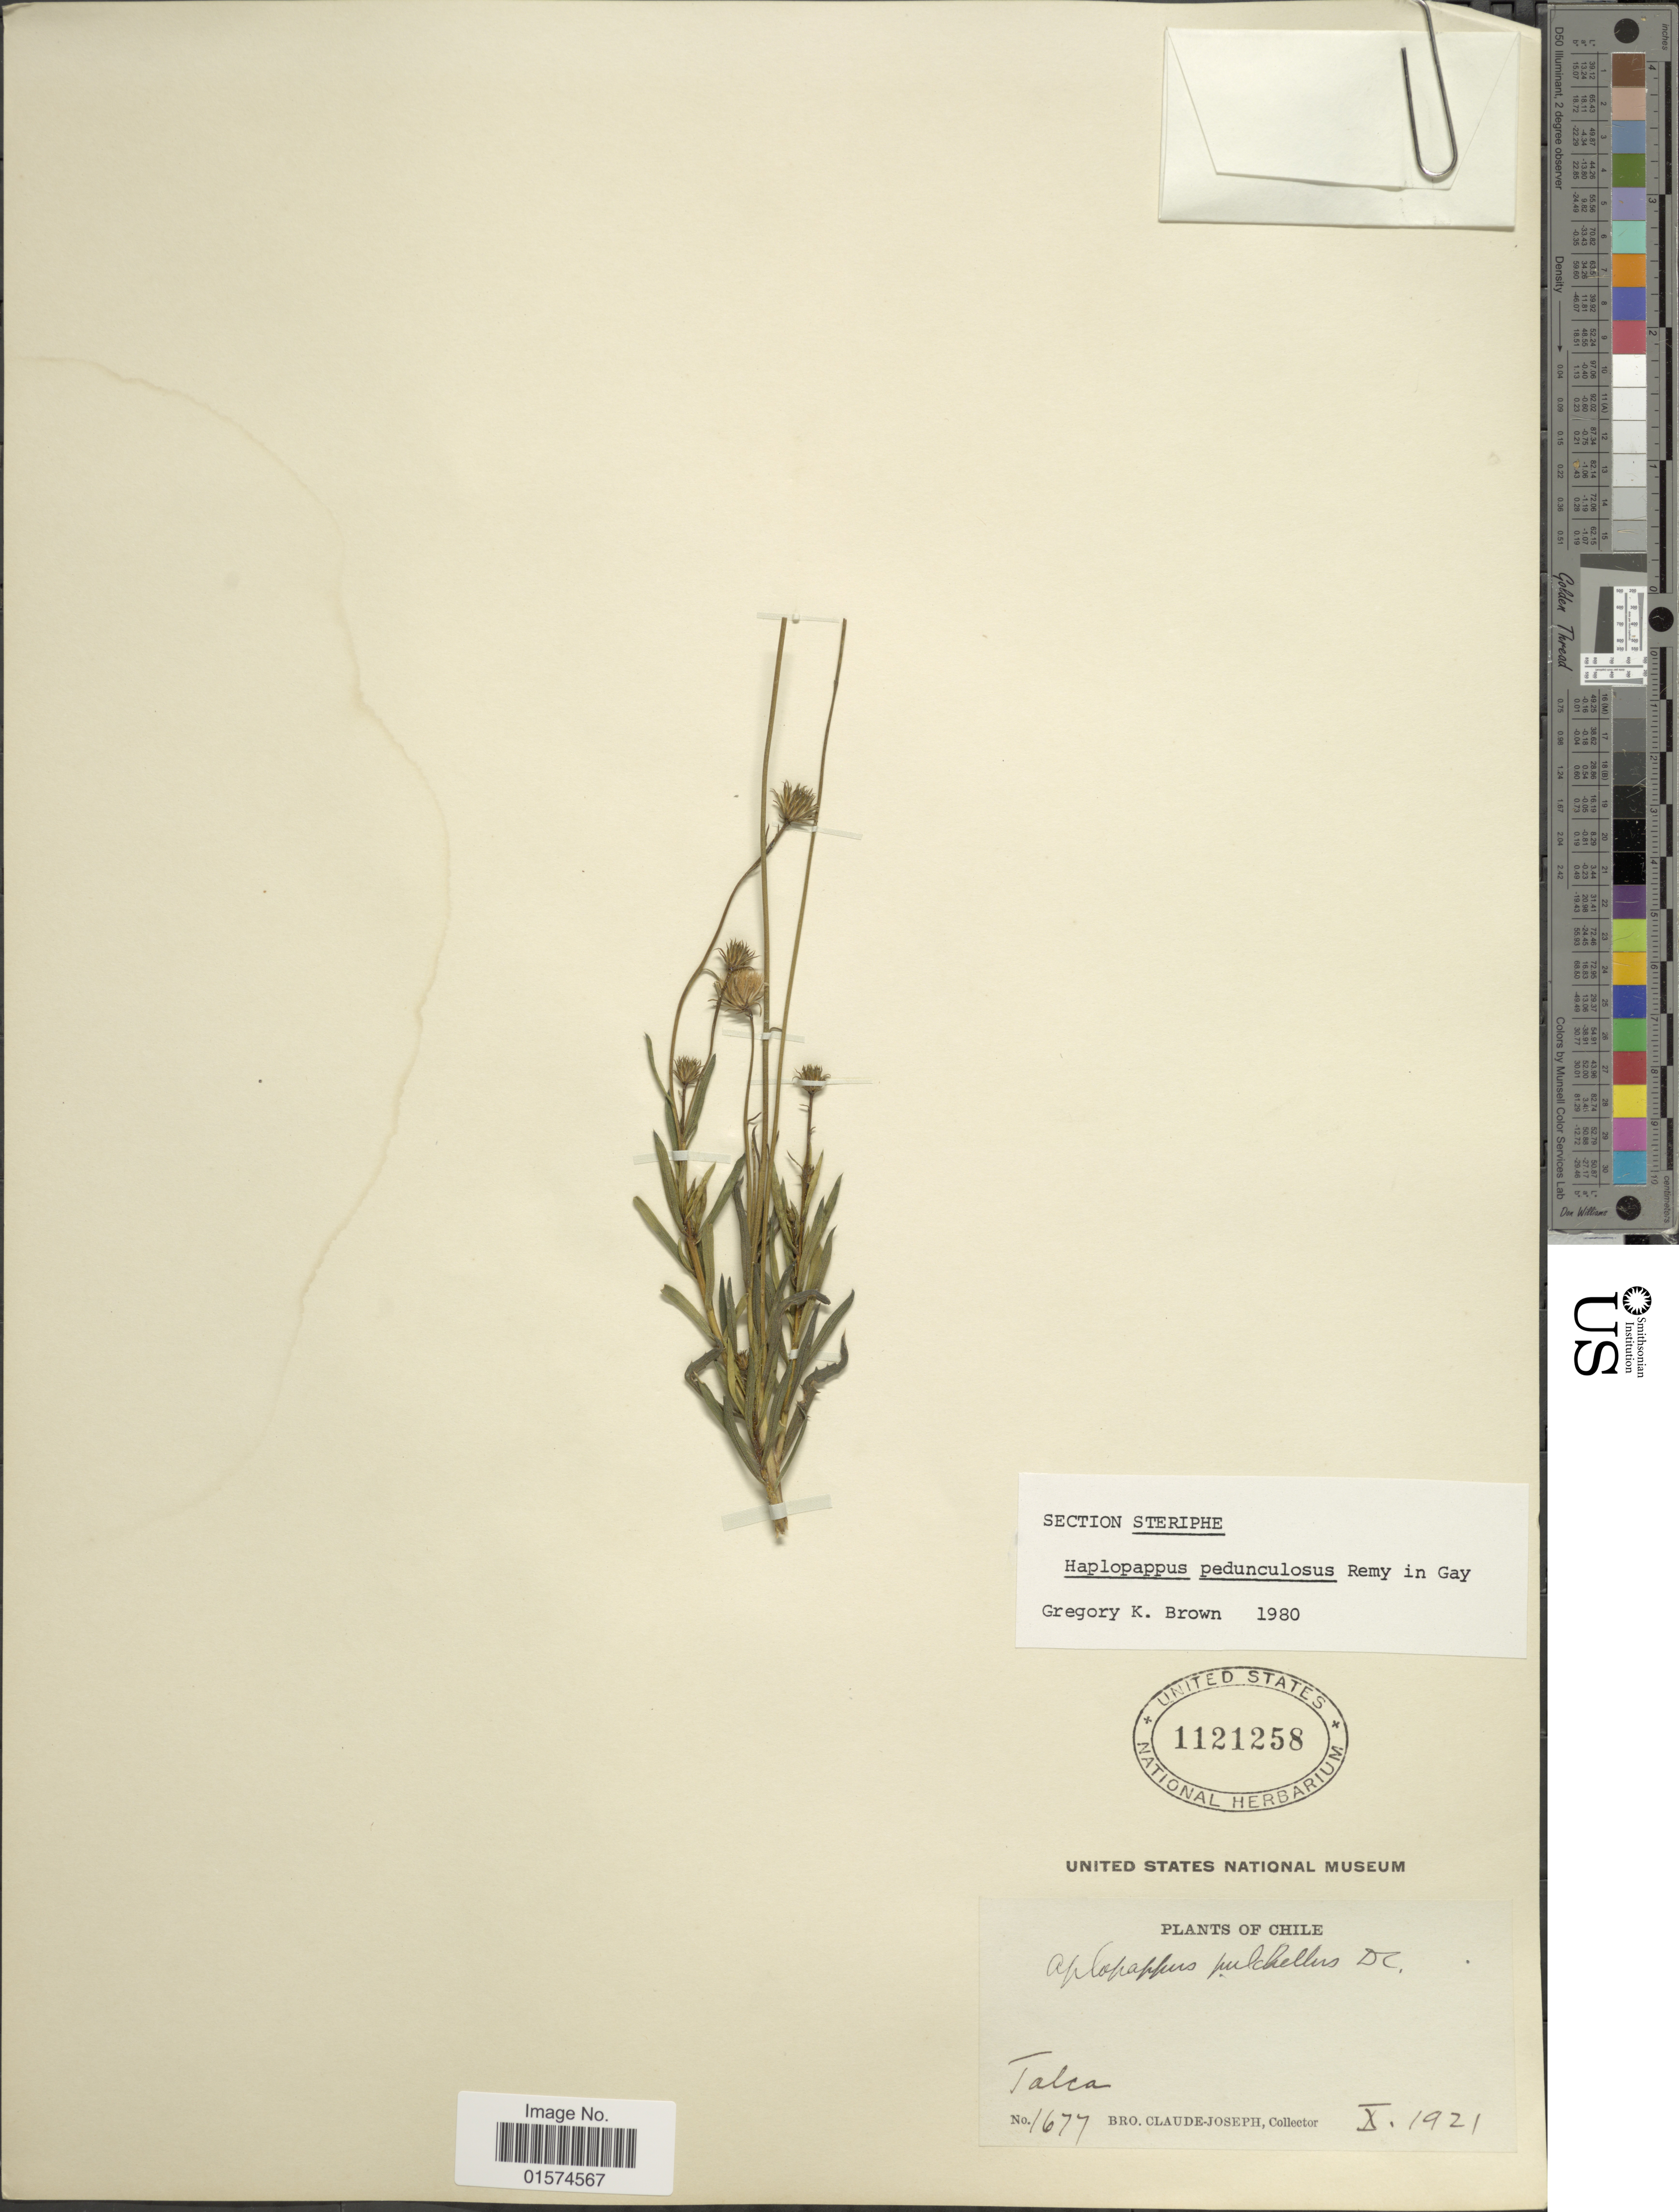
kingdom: Plantae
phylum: Tracheophyta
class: Magnoliopsida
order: Asterales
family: Asteraceae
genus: Haplopappus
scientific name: Haplopappus pedunculosus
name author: J. Rémy in Gay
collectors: Bro. Claude-Joseph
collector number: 1677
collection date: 1921-10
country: Chile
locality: Talca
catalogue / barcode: US 1121258